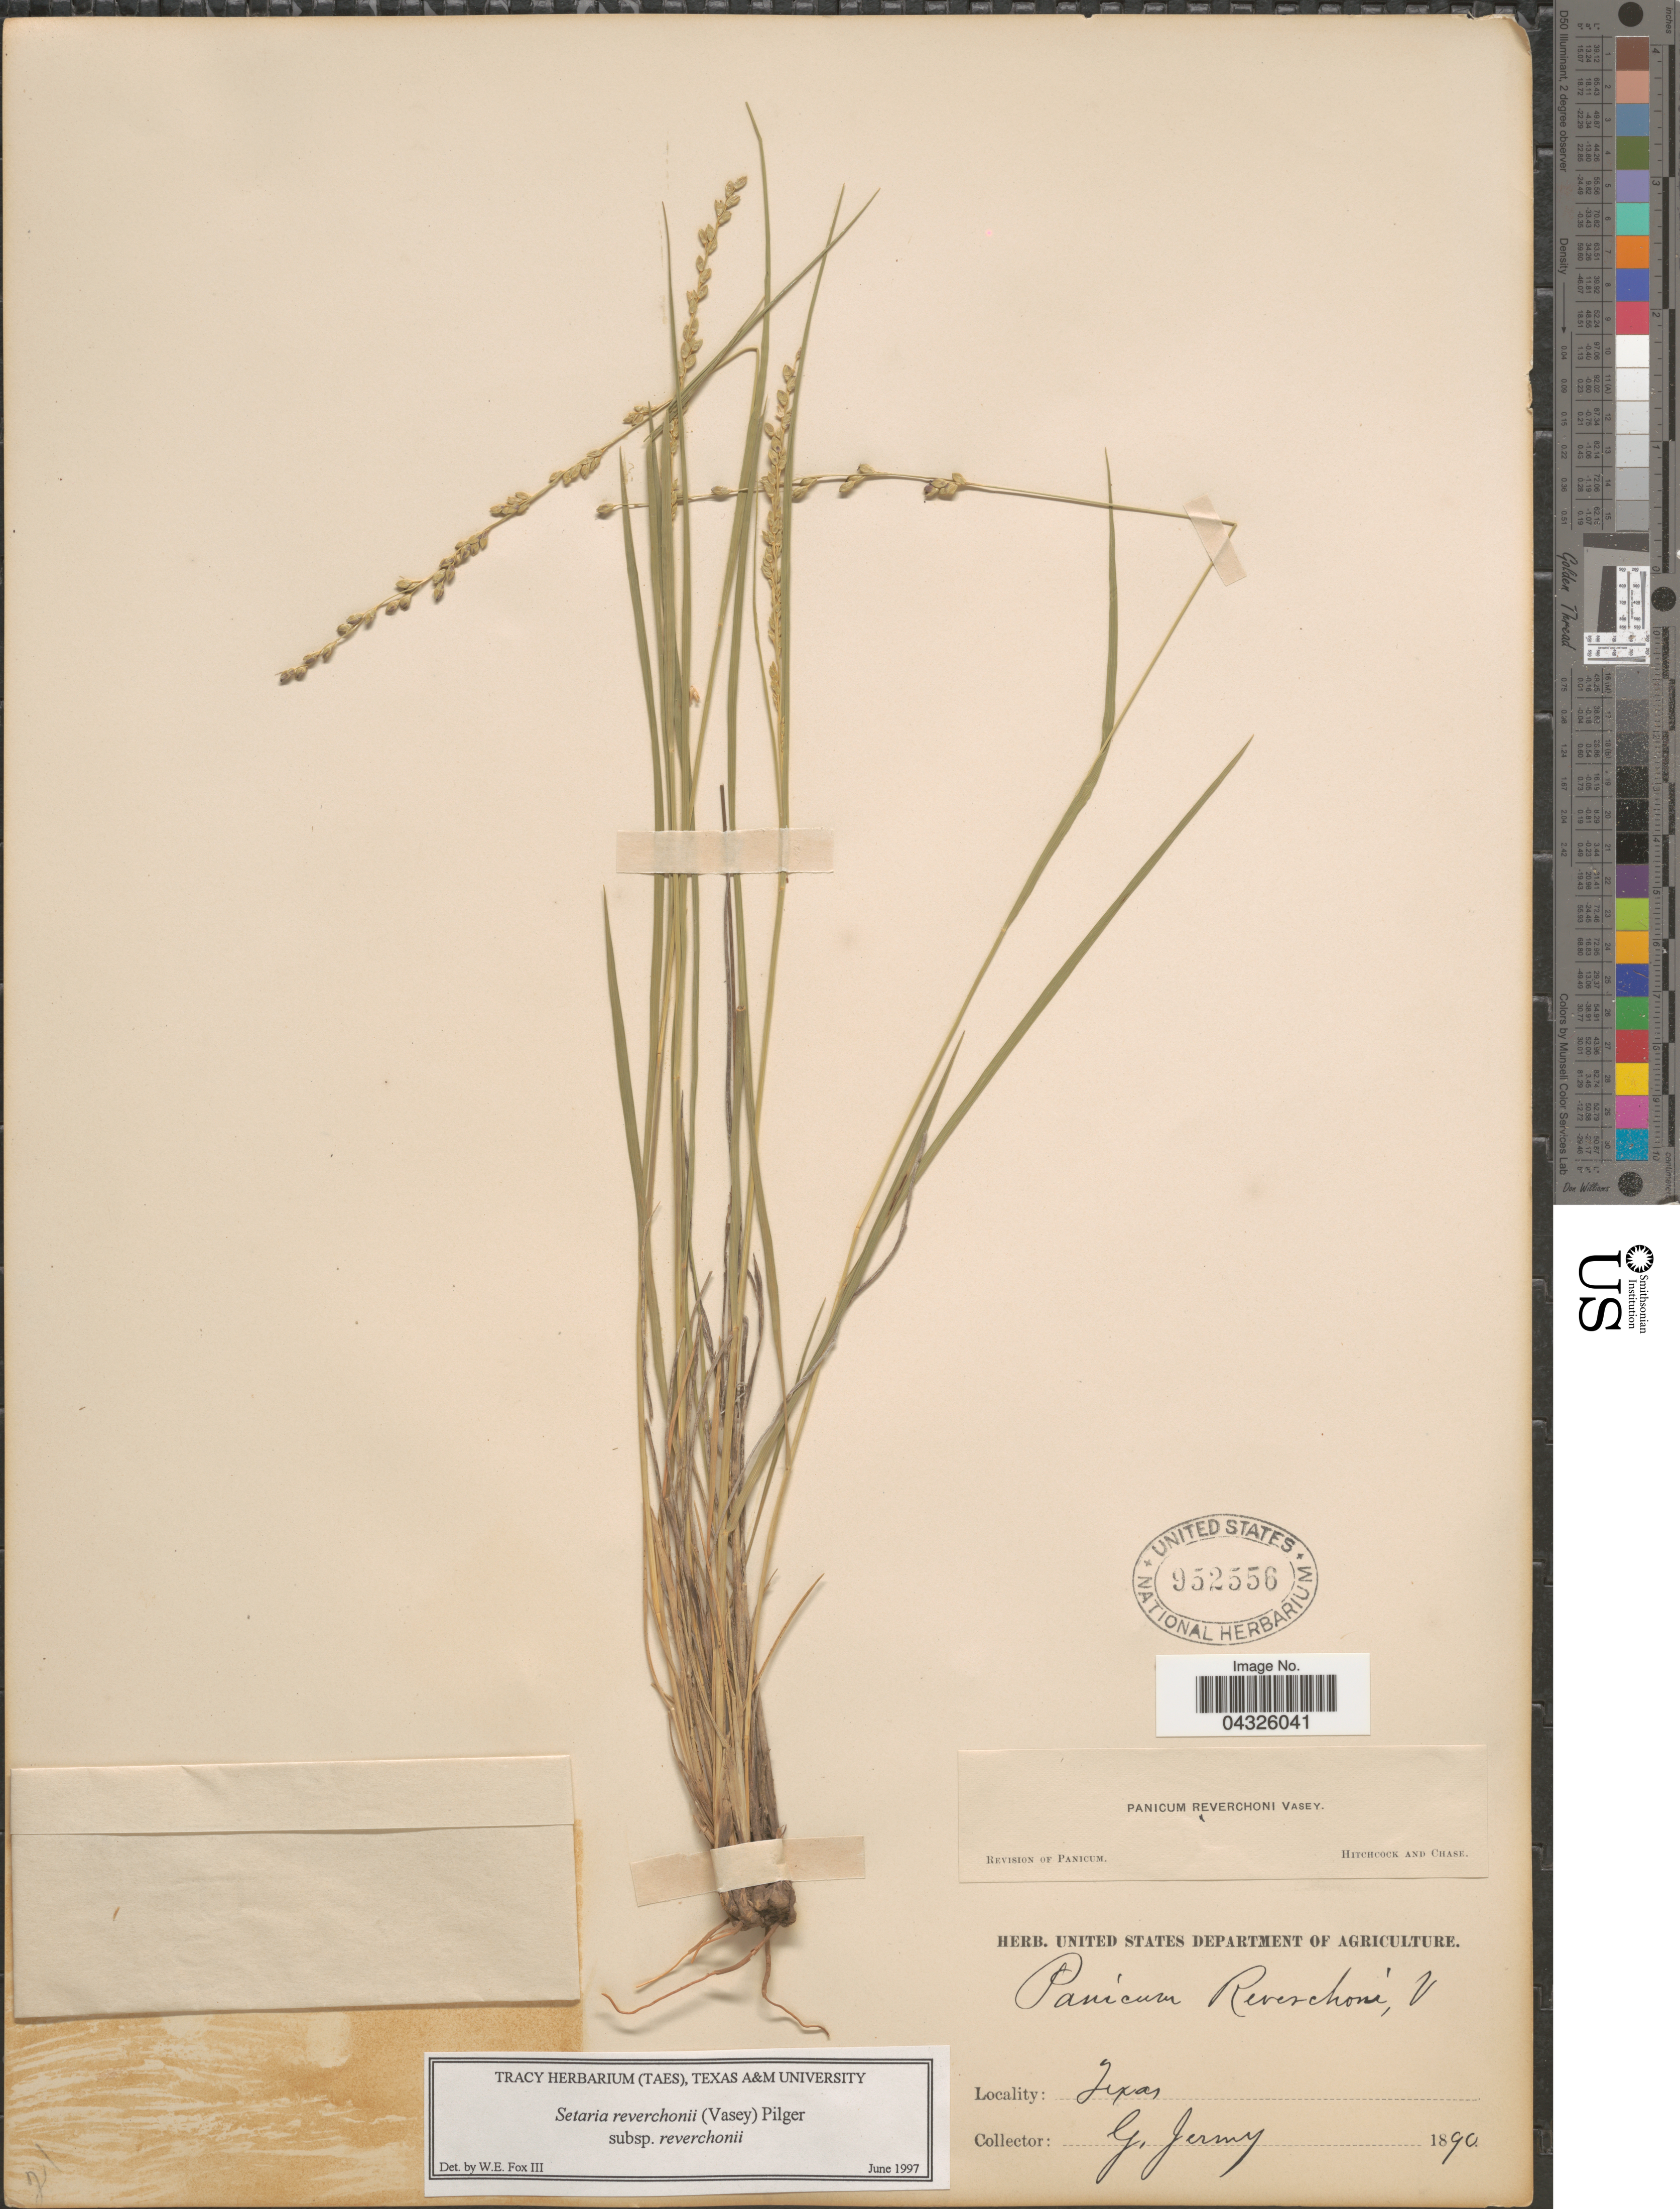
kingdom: Plantae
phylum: Tracheophyta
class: Liliopsida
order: Poales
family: Poaceae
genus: Setaria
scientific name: Setaria reverchonii subsp. reverchonii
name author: (Vasey) Pilg.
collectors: G. Jermy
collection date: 1890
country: United States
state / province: Texas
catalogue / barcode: US 952556